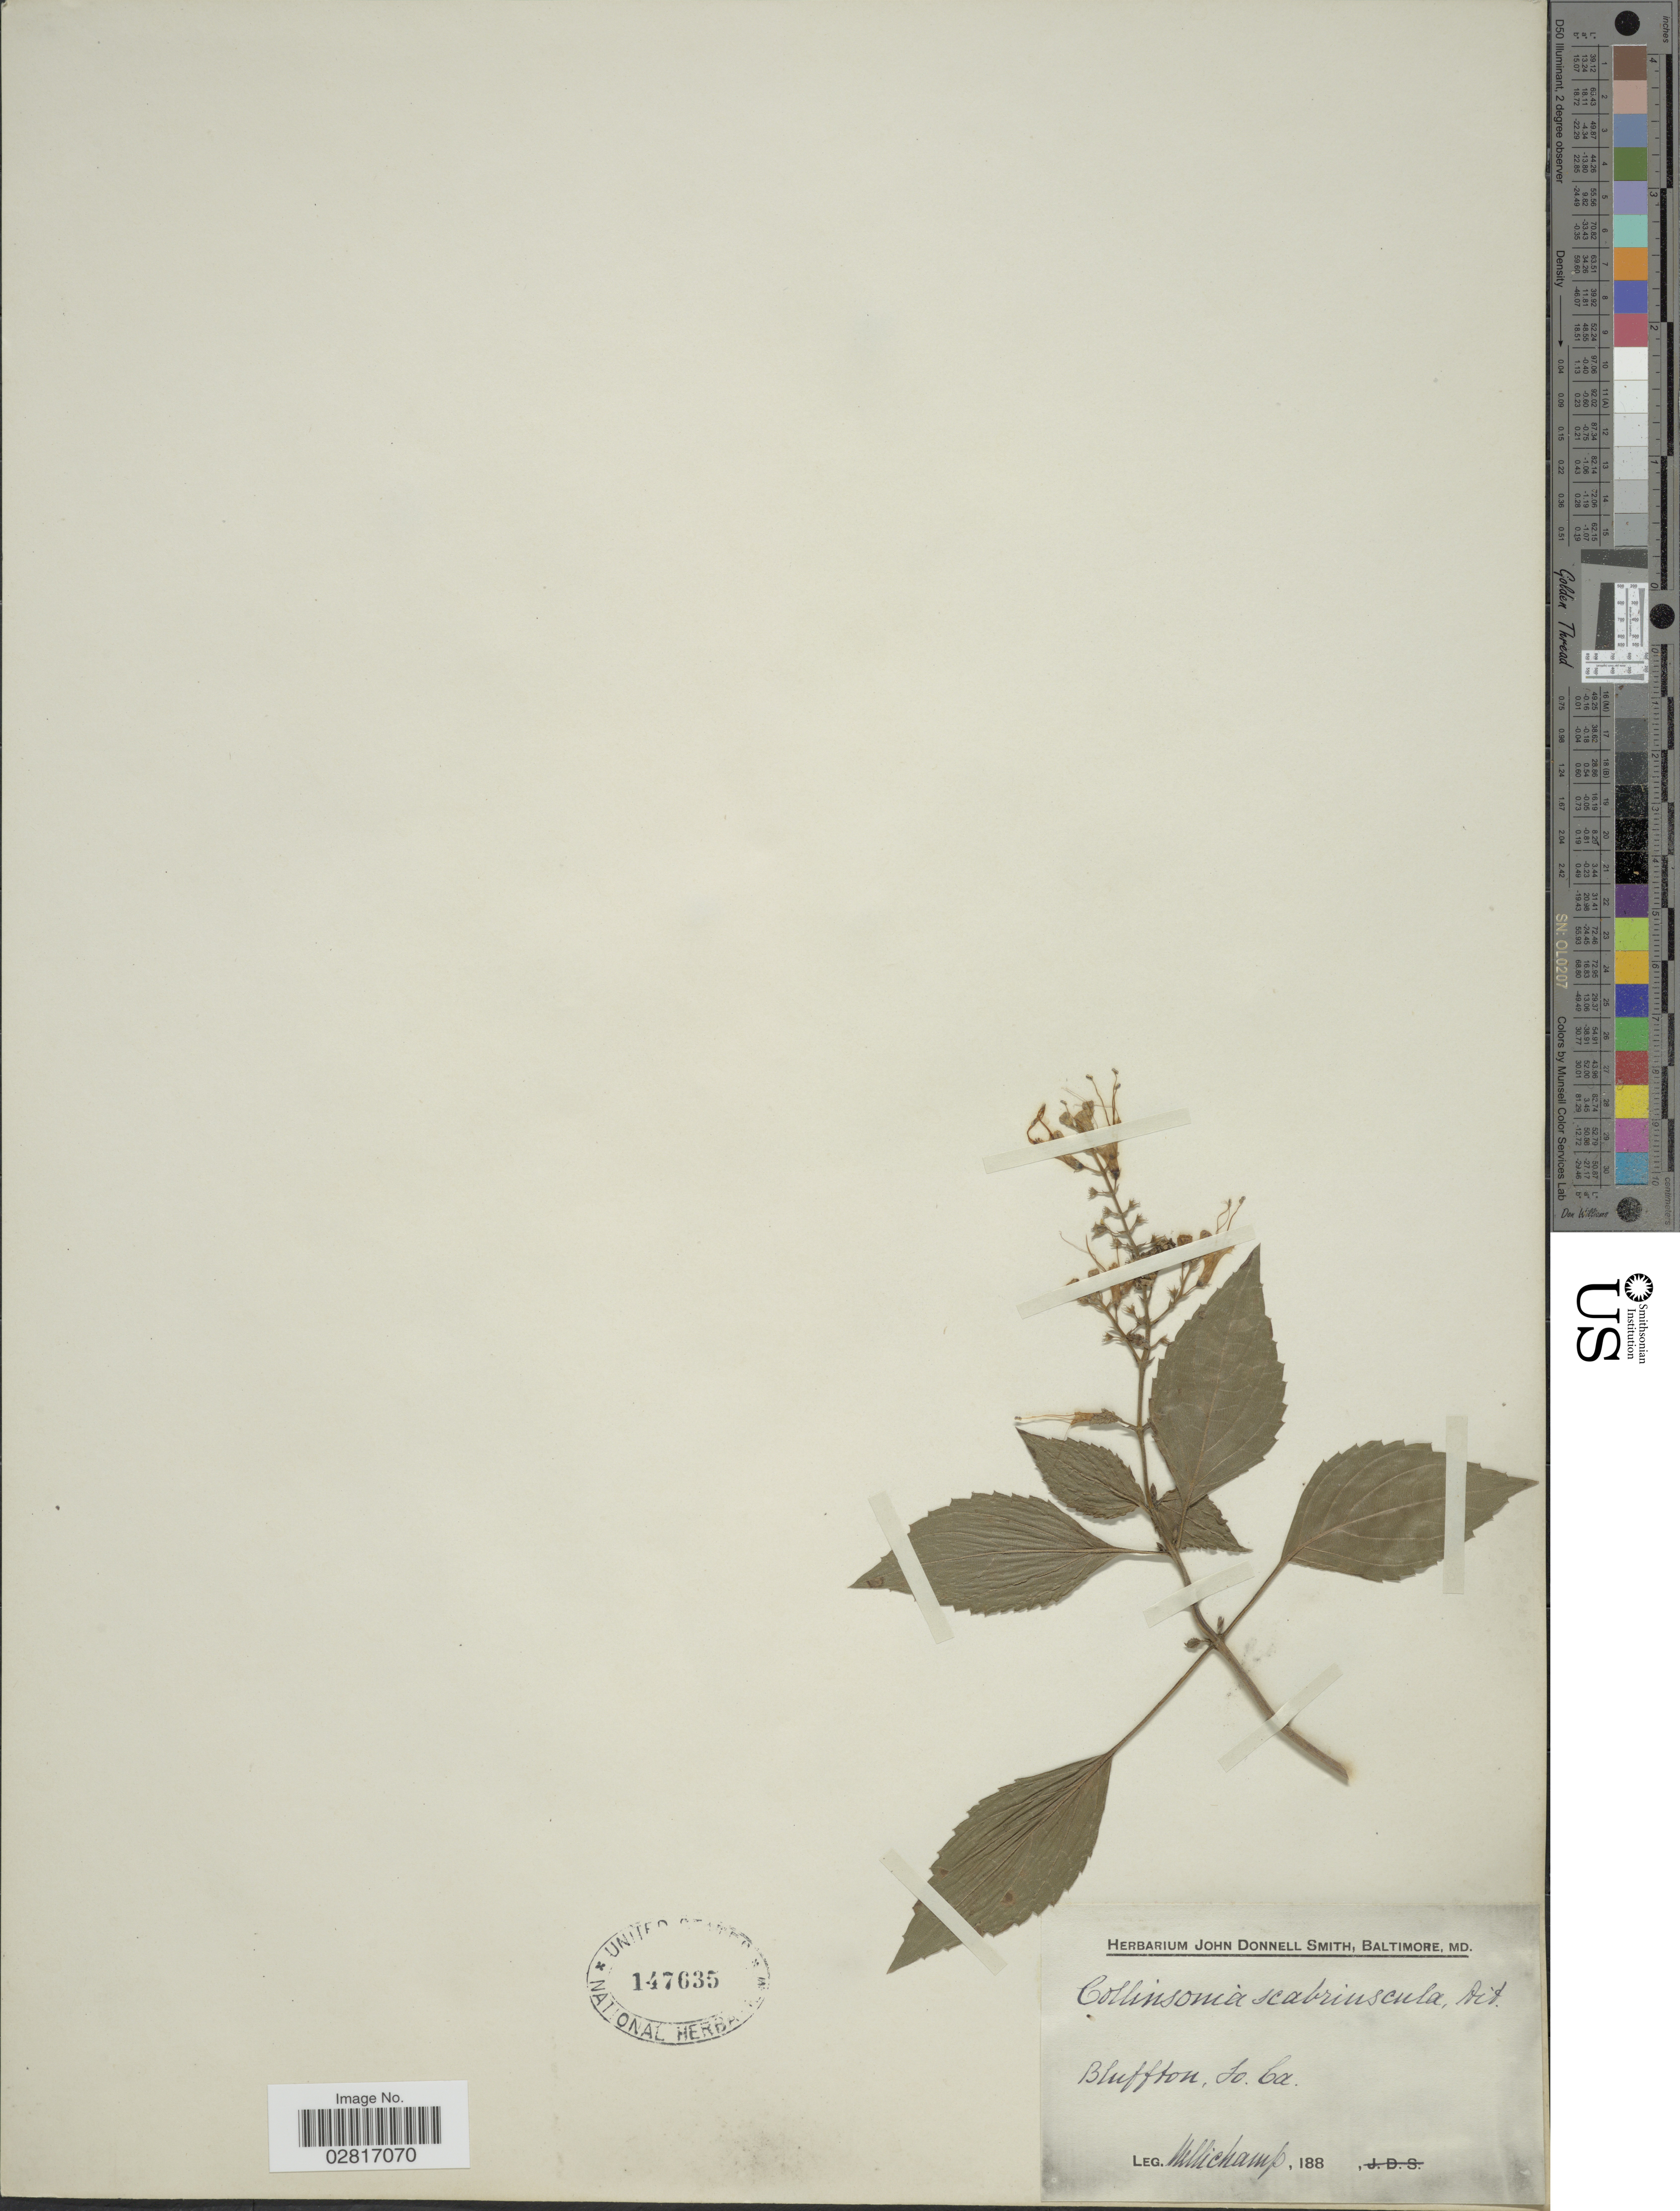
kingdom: Plantae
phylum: Tracheophyta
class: Magnoliopsida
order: Lamiales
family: Lamiaceae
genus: Collinsonia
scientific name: Collinsonia canadensis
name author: L.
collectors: -. Mellichamp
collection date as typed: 188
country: United States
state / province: South Carolina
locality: Bluffton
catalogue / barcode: US 147635